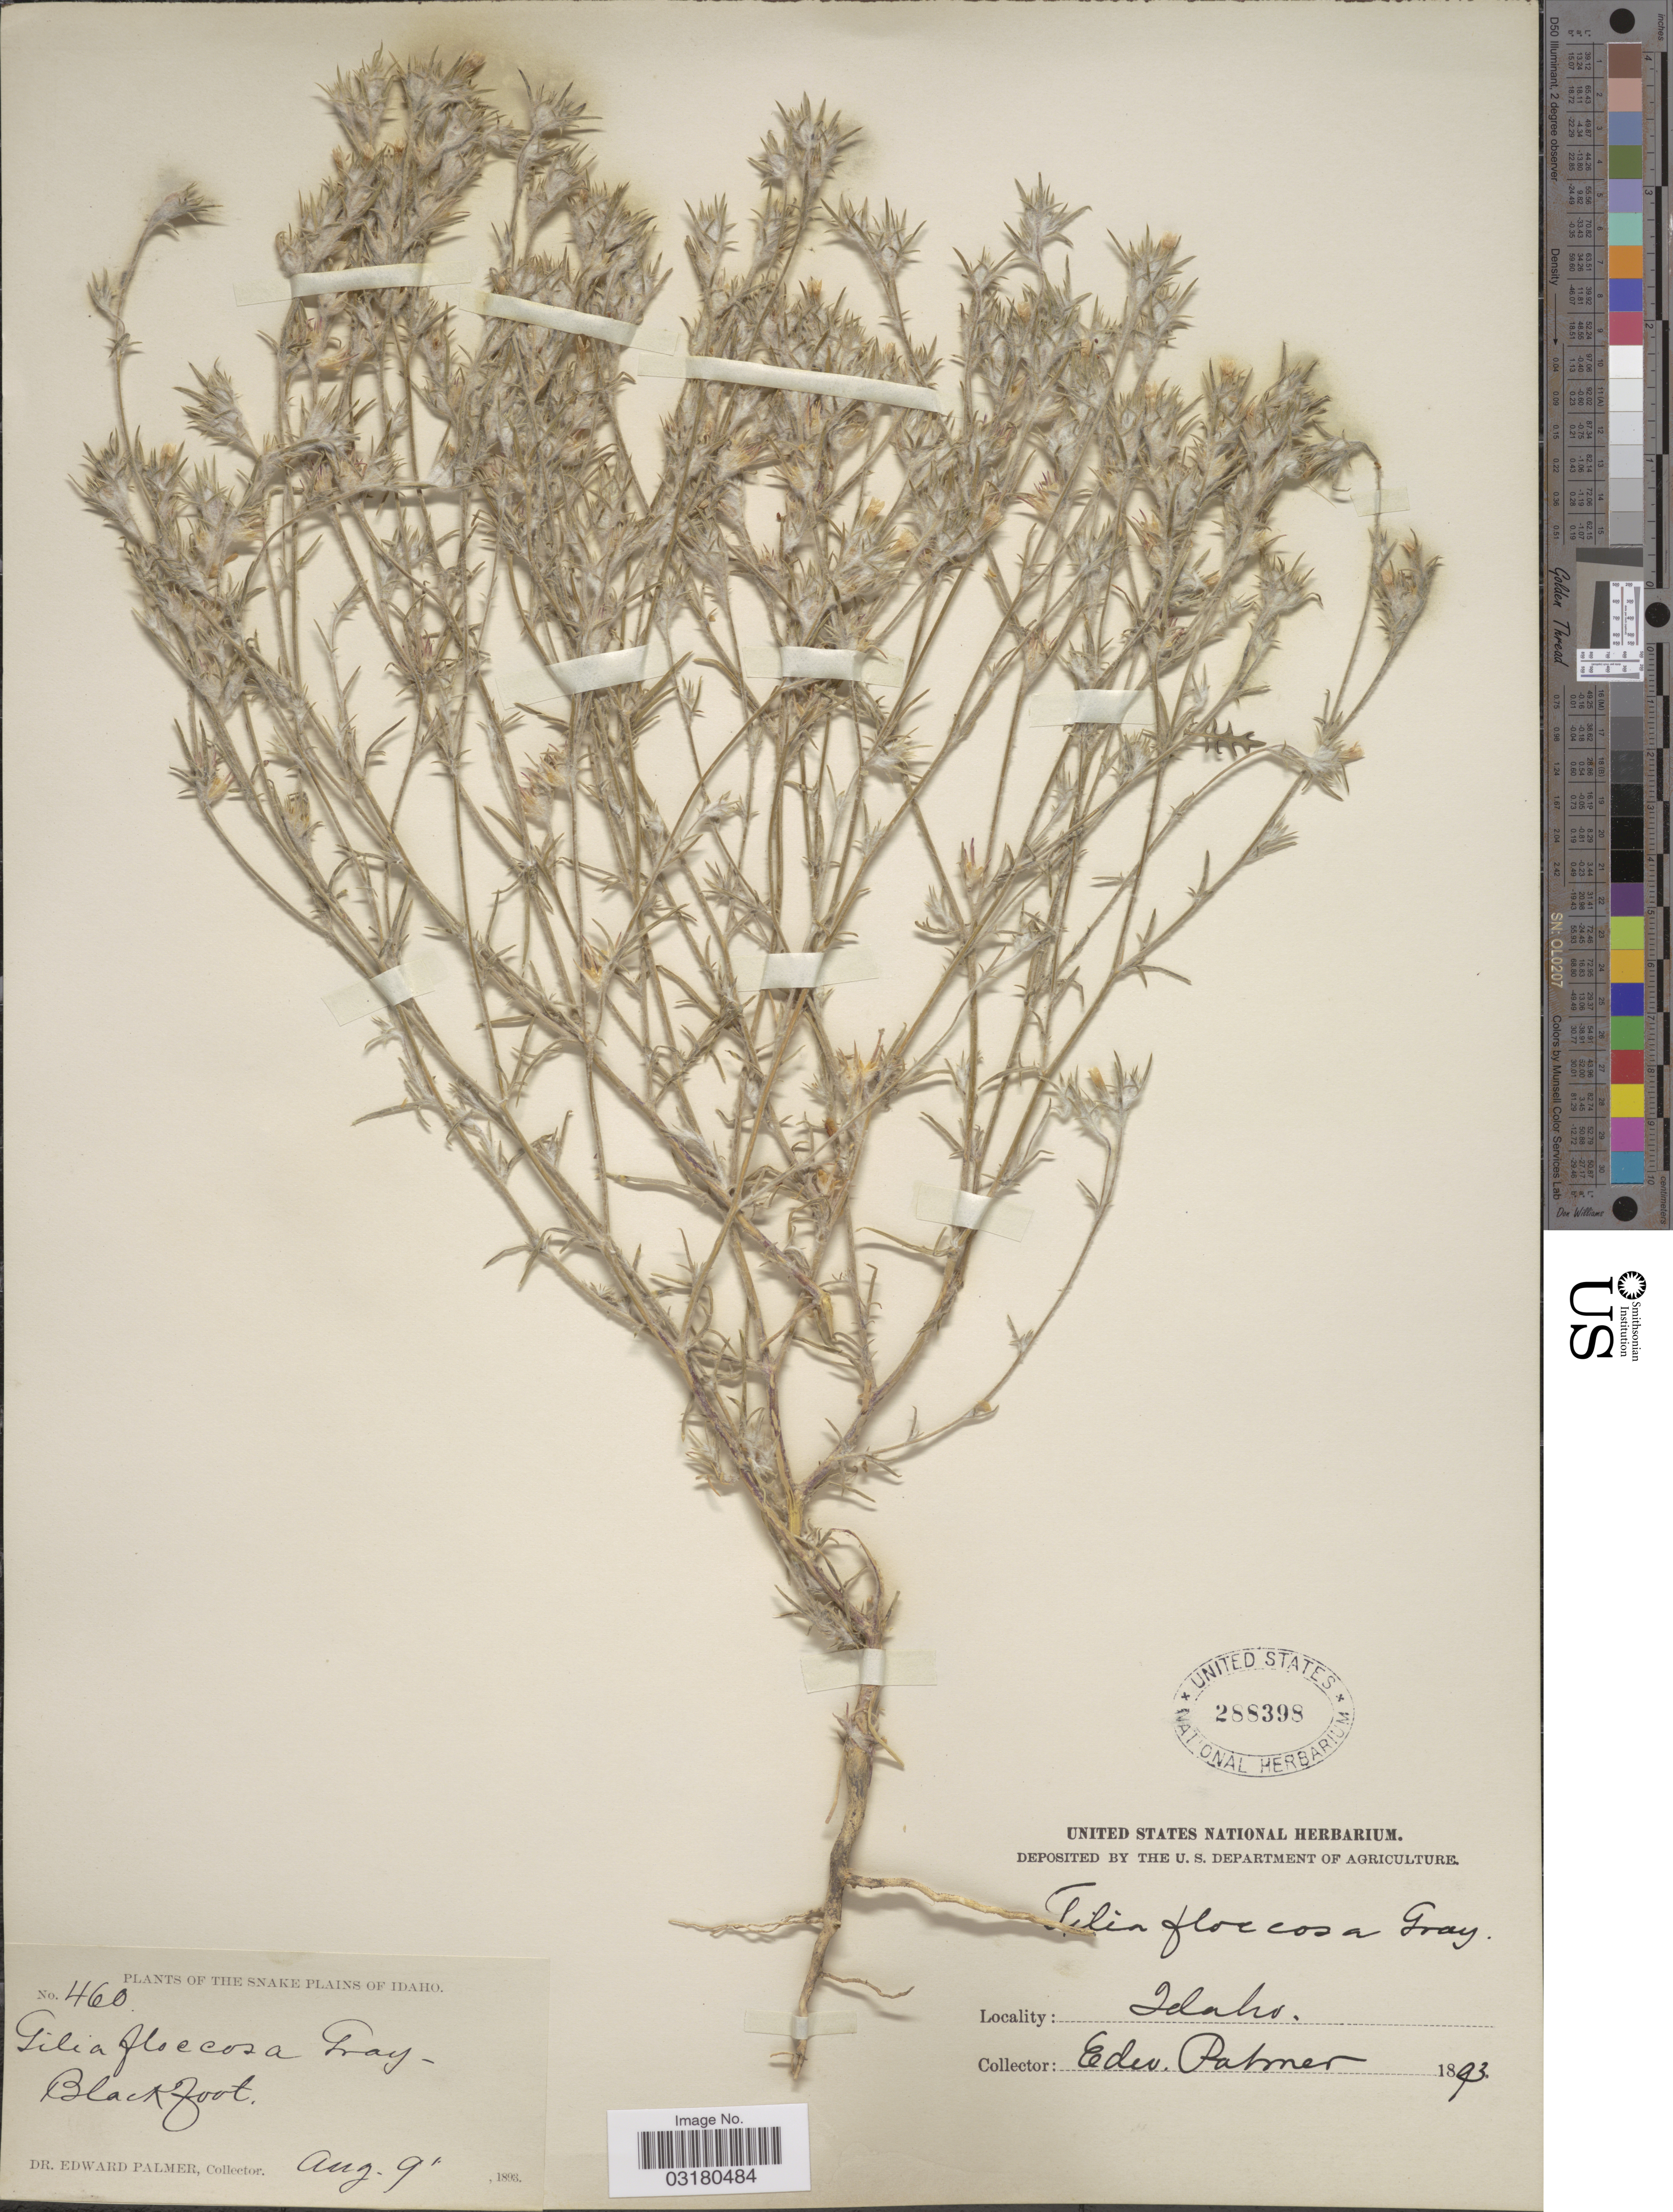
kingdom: Plantae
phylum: Tracheophyta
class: Magnoliopsida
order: Ericales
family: Polemoniaceae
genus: Eriastrum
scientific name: Eriastrum wilcoxii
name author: (A. Nelson) H. Mason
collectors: E. Palmer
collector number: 460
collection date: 1893-08-09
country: United States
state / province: Idaho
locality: The Snake Plains of Idaho. Blackfoot.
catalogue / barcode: US 288398